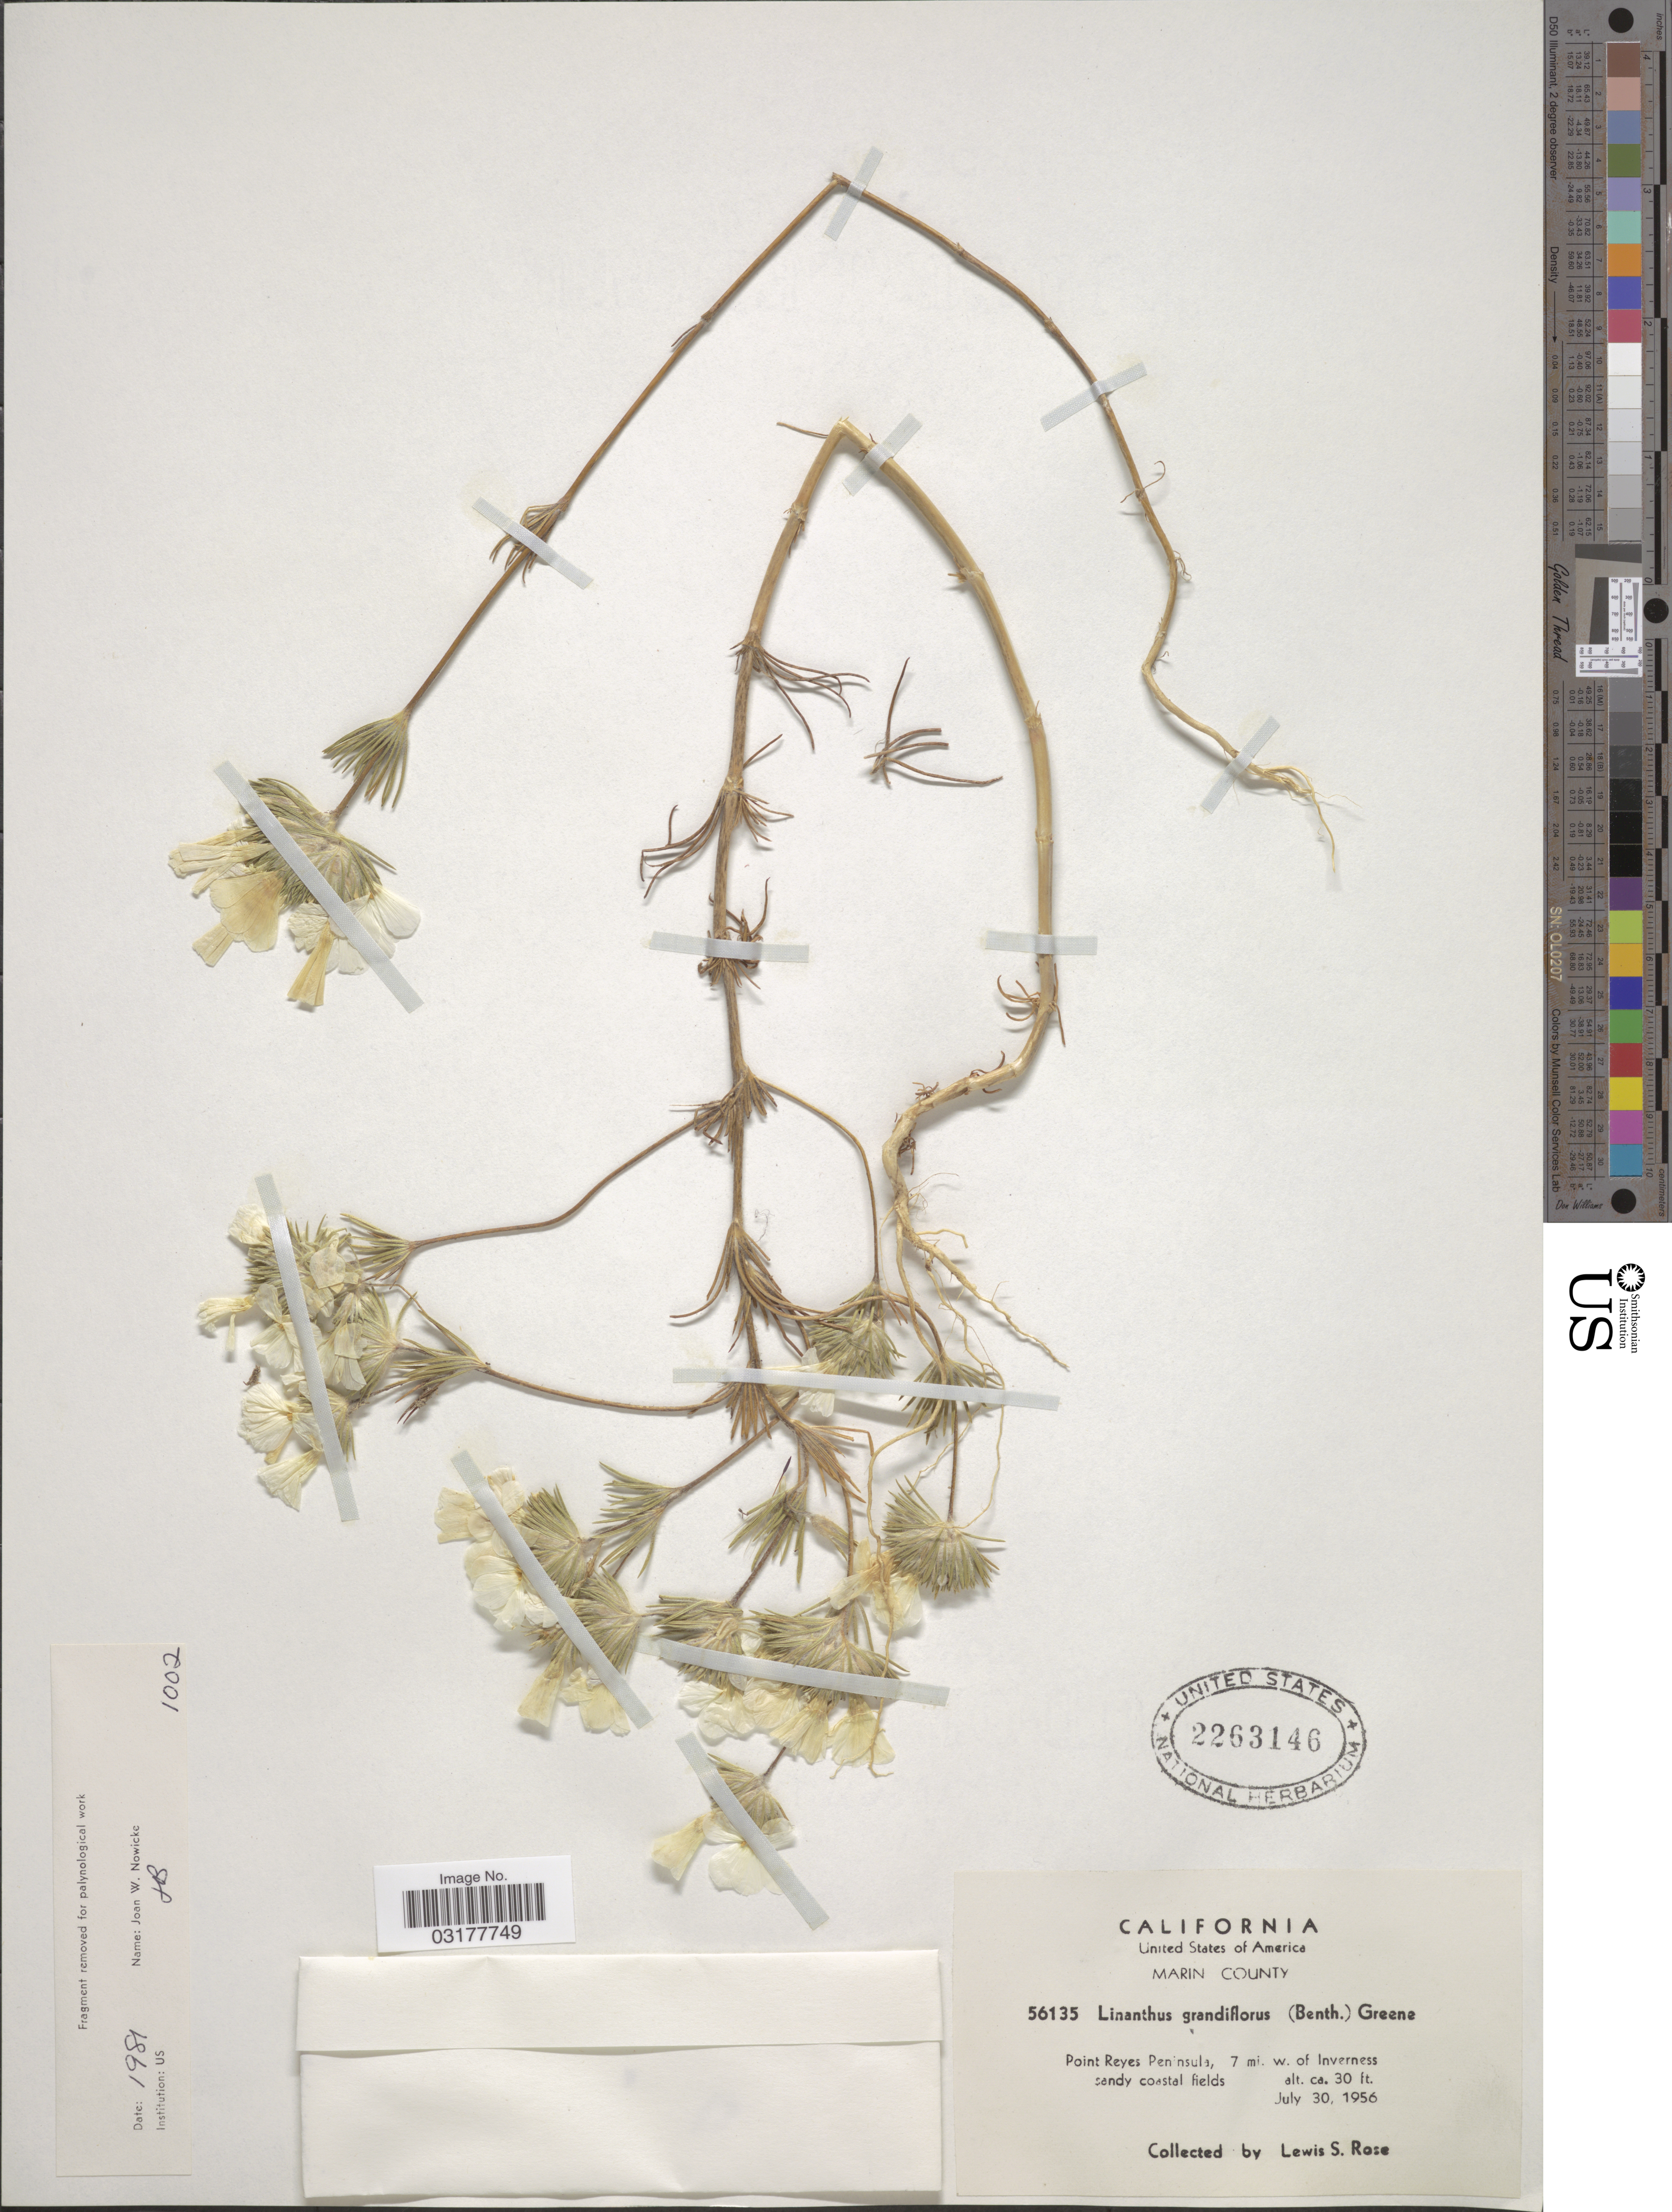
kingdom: Plantae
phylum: Tracheophyta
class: Magnoliopsida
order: Ericales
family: Polemoniaceae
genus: Leptosiphon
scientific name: Leptosiphon grandiflorus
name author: Benth.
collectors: L. S. Rose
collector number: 56135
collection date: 1956-07-30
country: United States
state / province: California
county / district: Marin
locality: Marin County. Point Reyes Peninsula, 7 mi. w. of Inverness.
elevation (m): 9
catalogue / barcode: US 2263146